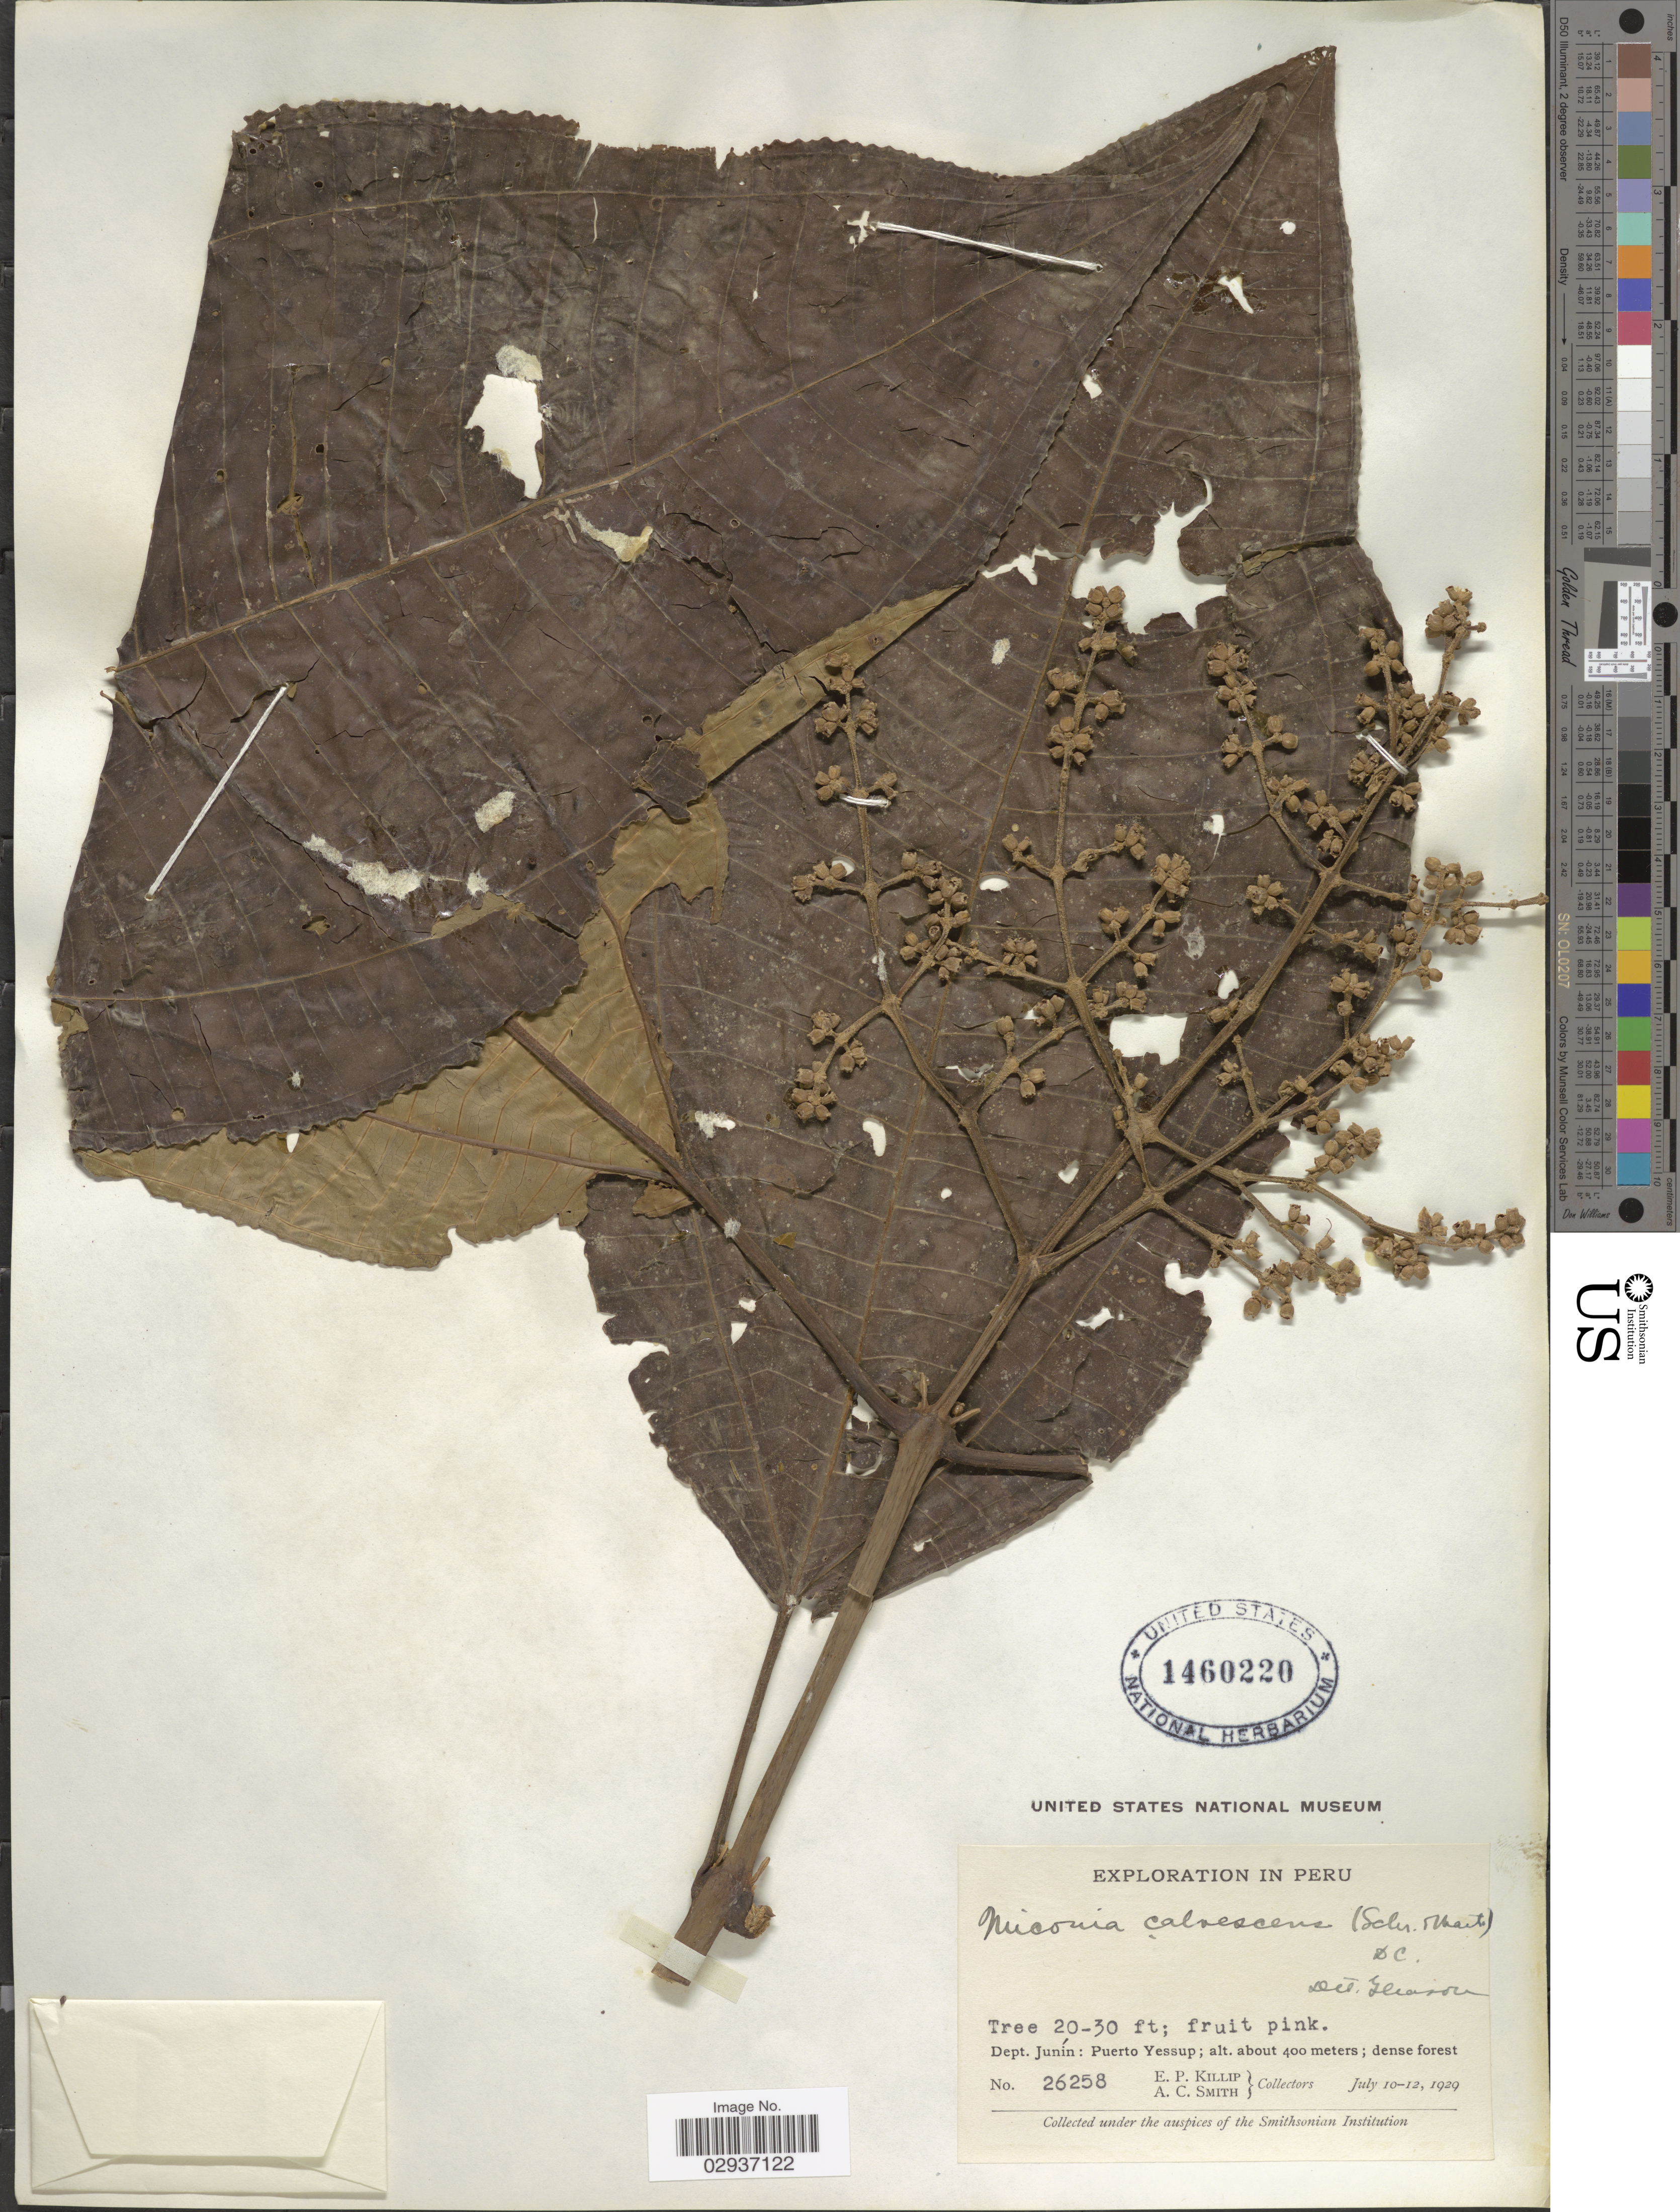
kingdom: Plantae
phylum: Tracheophyta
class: Magnoliopsida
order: Myrtales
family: Melastomataceae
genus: Miconia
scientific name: Miconia calvescens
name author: DC.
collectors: E. P. Killip & A. C. Smith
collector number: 26258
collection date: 1929-07-10/1929-07-12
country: Peru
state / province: Junín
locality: Dept. Junín: Puerto Yessup.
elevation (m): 400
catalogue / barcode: US 1460220